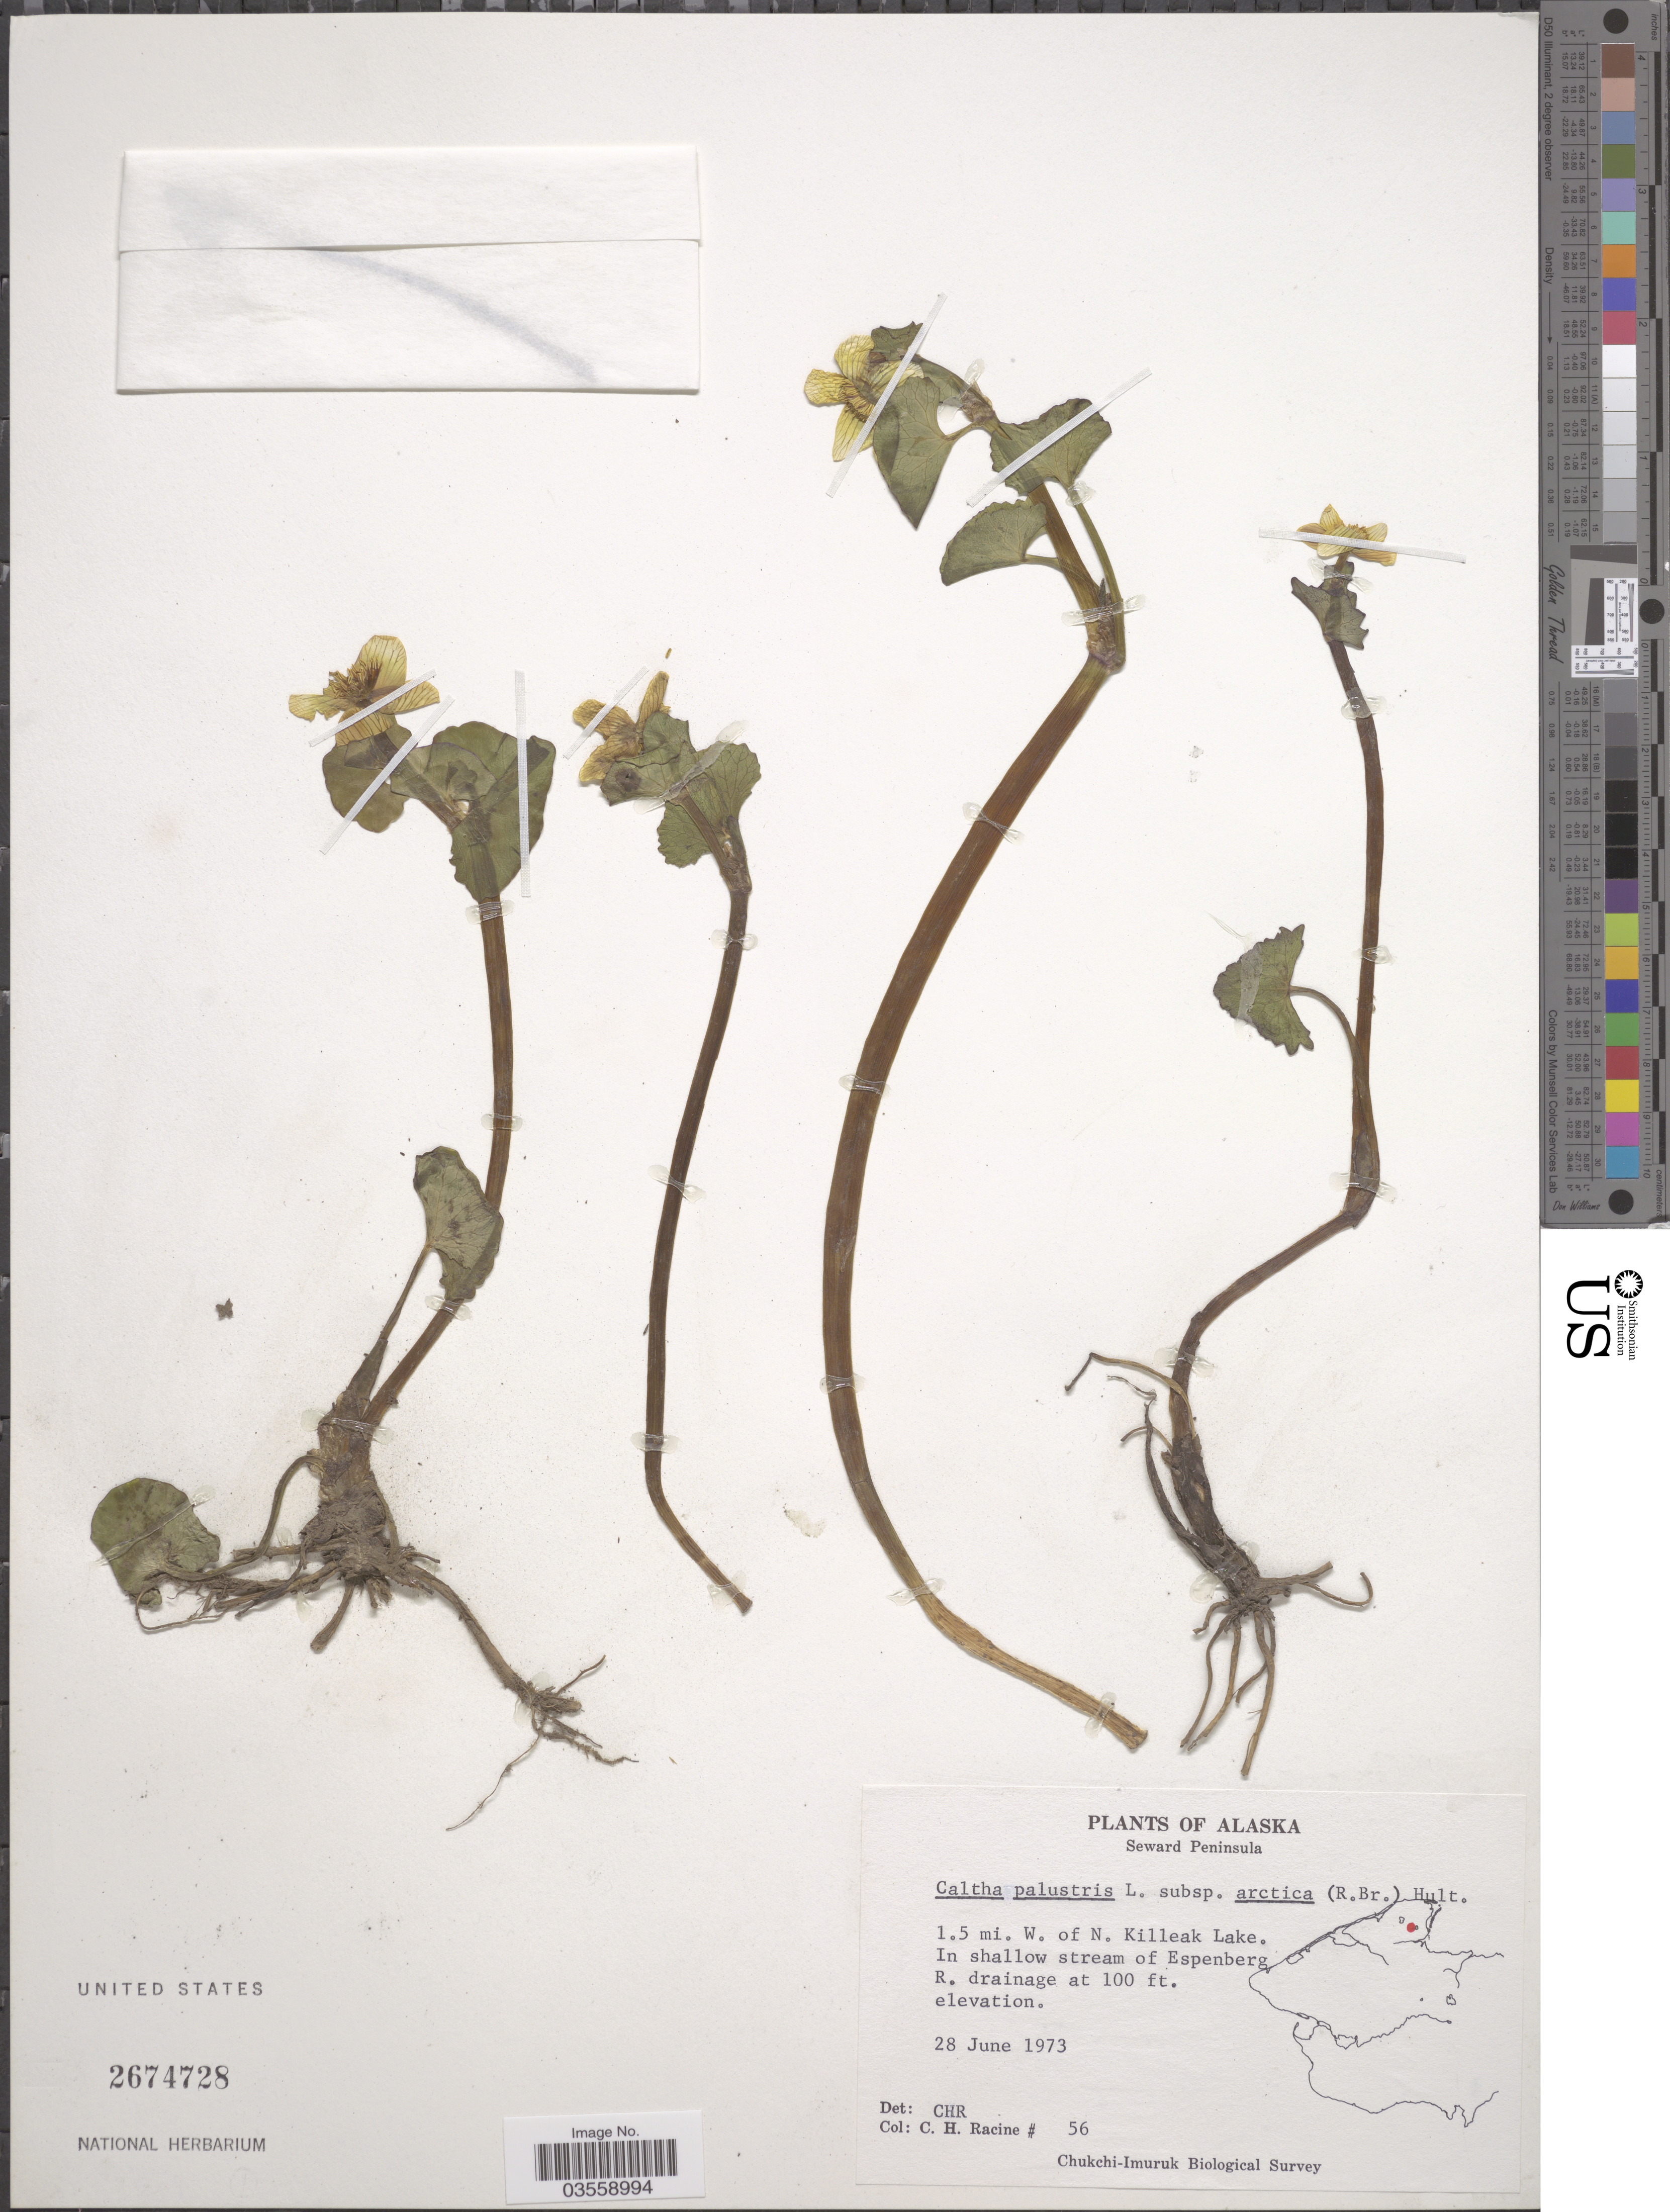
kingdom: Plantae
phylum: Tracheophyta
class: Magnoliopsida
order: Ranunculales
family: Ranunculaceae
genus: Caltha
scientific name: Caltha palustris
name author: L.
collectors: C. Racine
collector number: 56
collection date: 1973-06-28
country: United States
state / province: Alaska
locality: Seward Peninsula. 1.5 mi. W. of N. Killeak Lake. In shallow stream of Espenberg R. drainage.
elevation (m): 30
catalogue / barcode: US 2674728